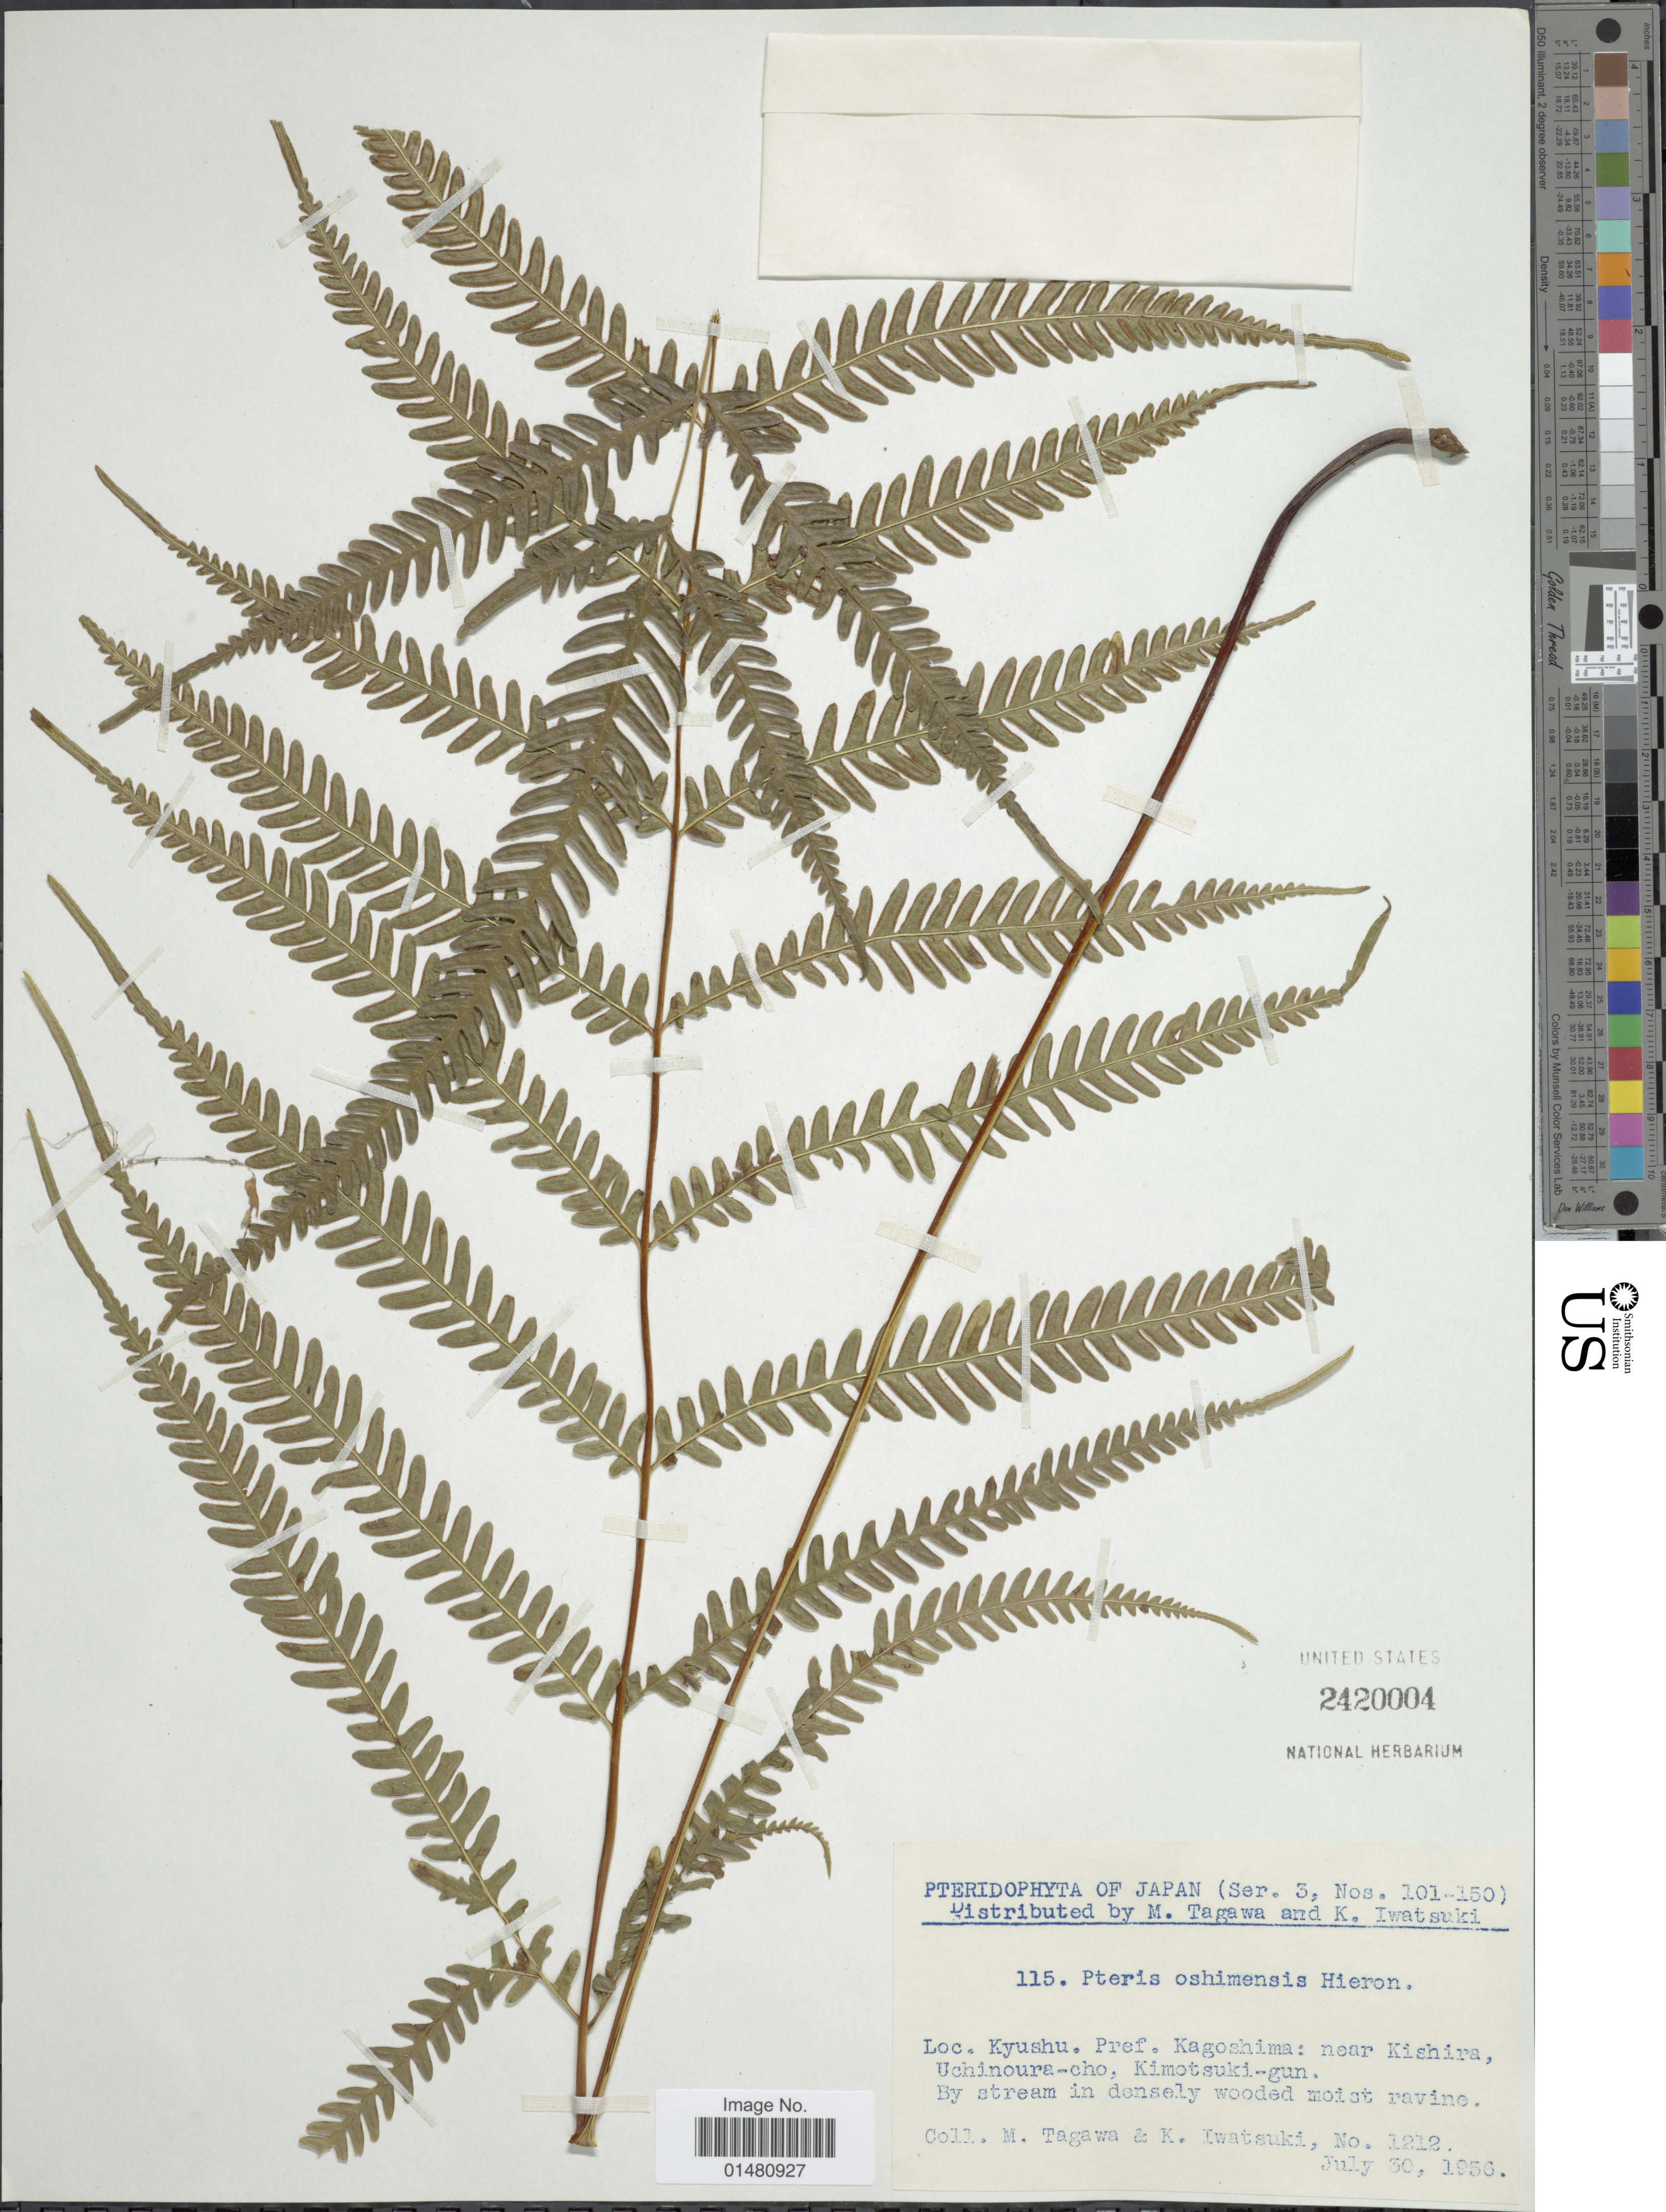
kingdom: Plantae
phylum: Tracheophyta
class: Polypodiopsida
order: Polypodiales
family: Pteridaceae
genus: Pteris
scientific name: Pteris oshimensis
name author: Hieron.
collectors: M. Tagawa & K. Iwatsuki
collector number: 1212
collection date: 1956-07-30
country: Japan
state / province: Kagosima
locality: Kyushu Pref Kagoshima: near Kishira, Uchinoura-cho, Kimotsuki-gun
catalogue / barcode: US 2420004